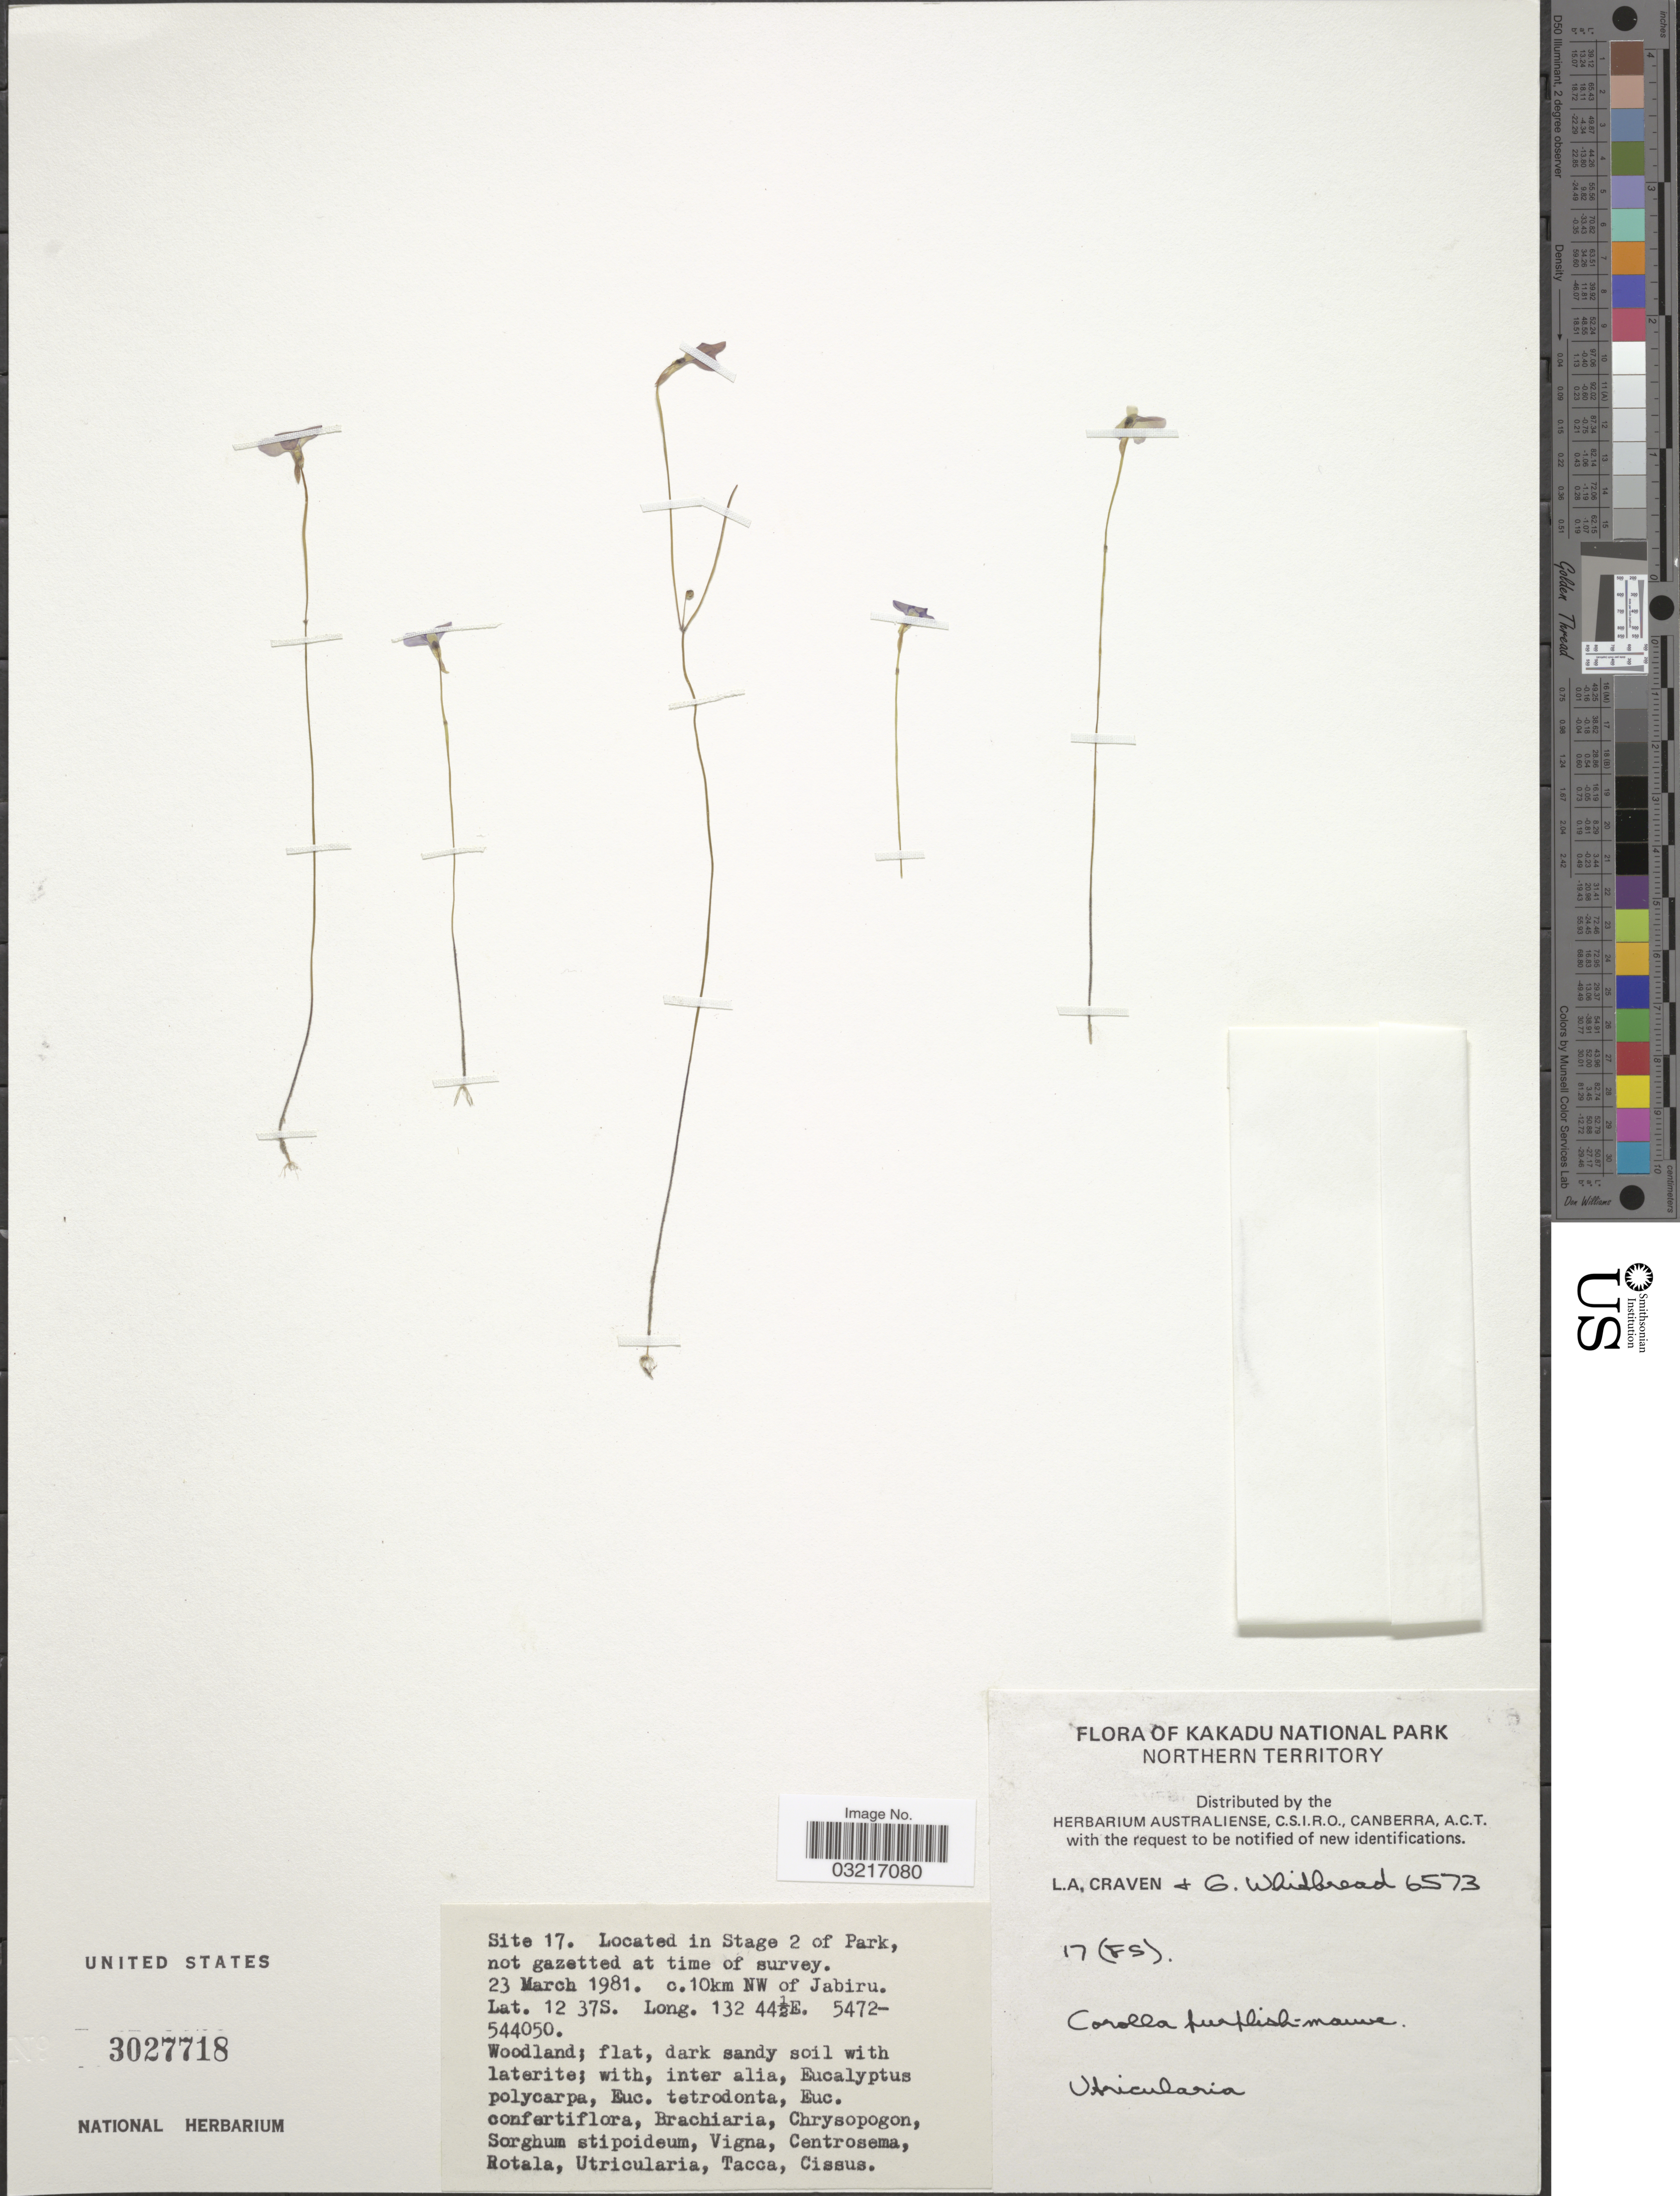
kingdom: Plantae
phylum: Tracheophyta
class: Magnoliopsida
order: Lamiales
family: Lentibulariaceae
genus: Utricularia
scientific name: Utricularia sp.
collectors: L. A. Craven & G. Whitbread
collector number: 6573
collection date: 1981-03-23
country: Australia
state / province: Northern Territory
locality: Kakadu National Park, Site 17. in Stage 2 of Park, c. 10km NW of Jabiru, 5472-544050.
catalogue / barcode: US 3027718